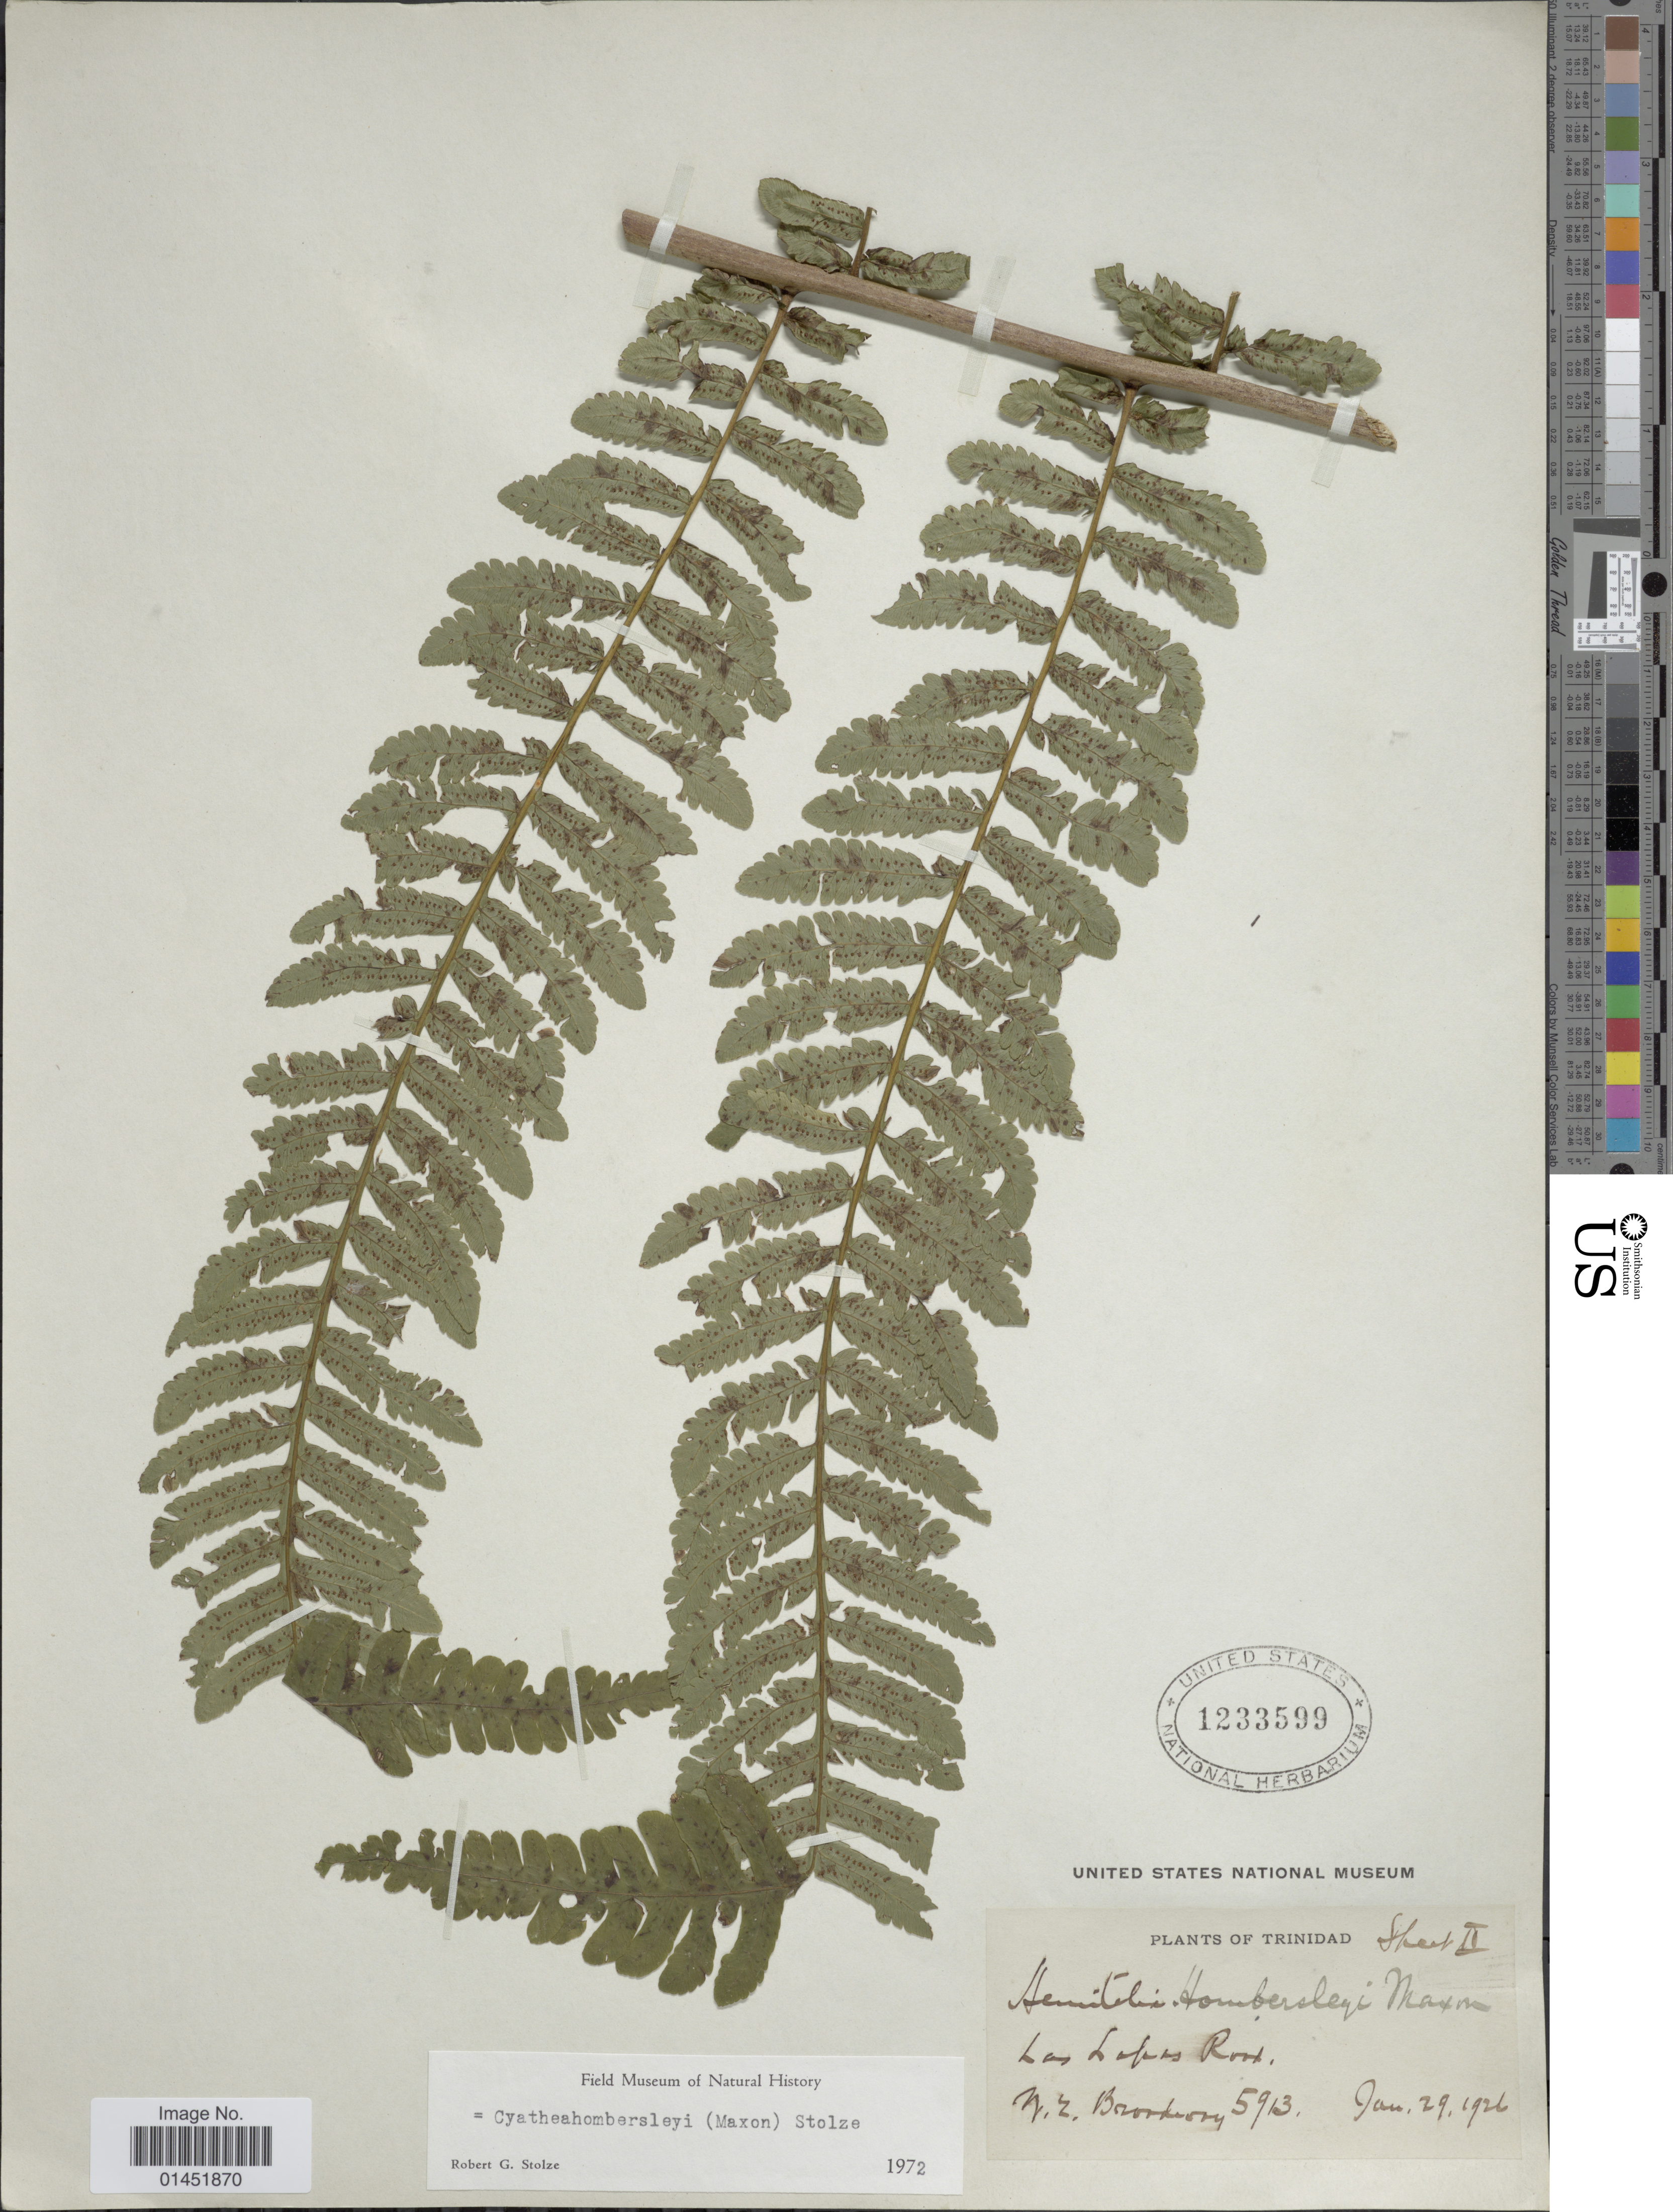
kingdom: Plantae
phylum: Tracheophyta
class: Polypodiopsida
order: Cyatheales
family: Cyatheaceae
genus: Cyathea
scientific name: Cyathea hombersleyi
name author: (Maxon) Stolze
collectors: W. E. Broadway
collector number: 5913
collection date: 1926-01-29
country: Trinidad and Tobago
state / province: Trinidad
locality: Trinidad, Las Lapas Road.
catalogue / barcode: US 1233599